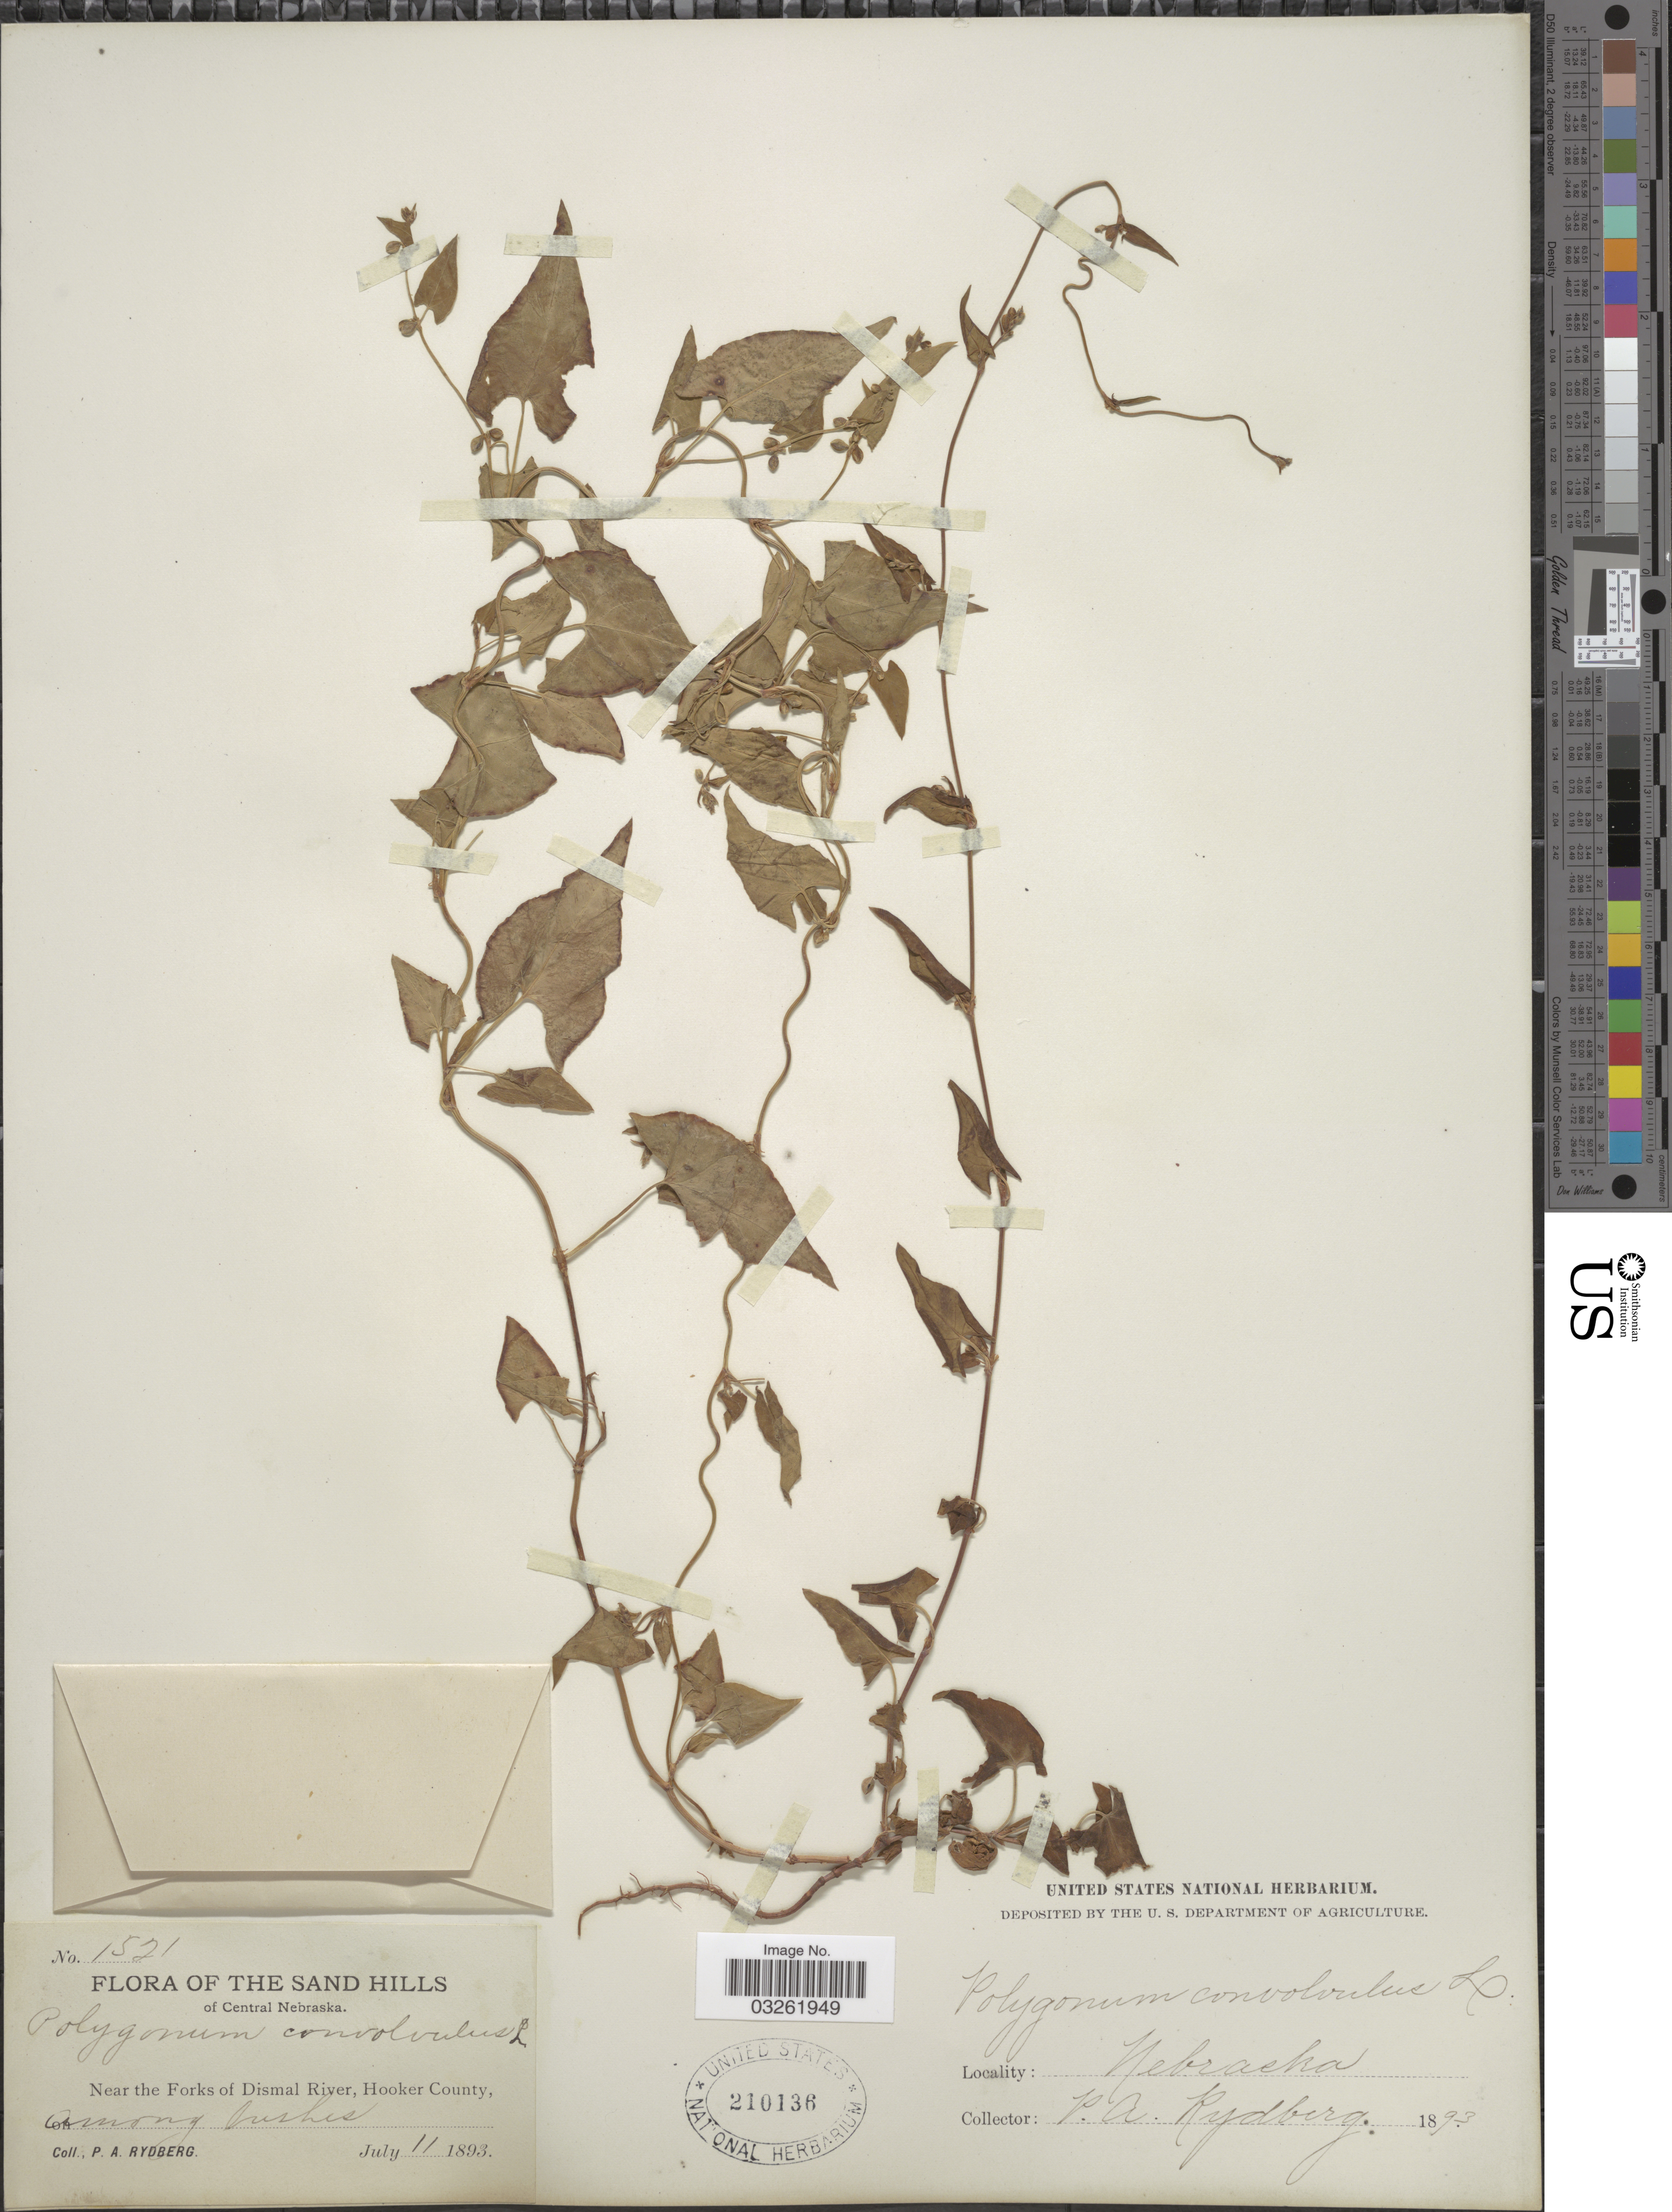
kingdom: Plantae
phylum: Tracheophyta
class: Magnoliopsida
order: Caryophyllales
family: Polygonaceae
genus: Fallopia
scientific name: Fallopia convolvulus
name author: (L.) Á. Löve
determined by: Strong, M. T., (US), Smithsonian Institution - National Museum of Natural History (UNITED STATES)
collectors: P. A. Rydberg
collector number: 1521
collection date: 1893-07-11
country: United States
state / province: Nebraska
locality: Sand Hills of Central Nebraska. Near the Forks of Dismal River, Hooker County.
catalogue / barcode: US 210136